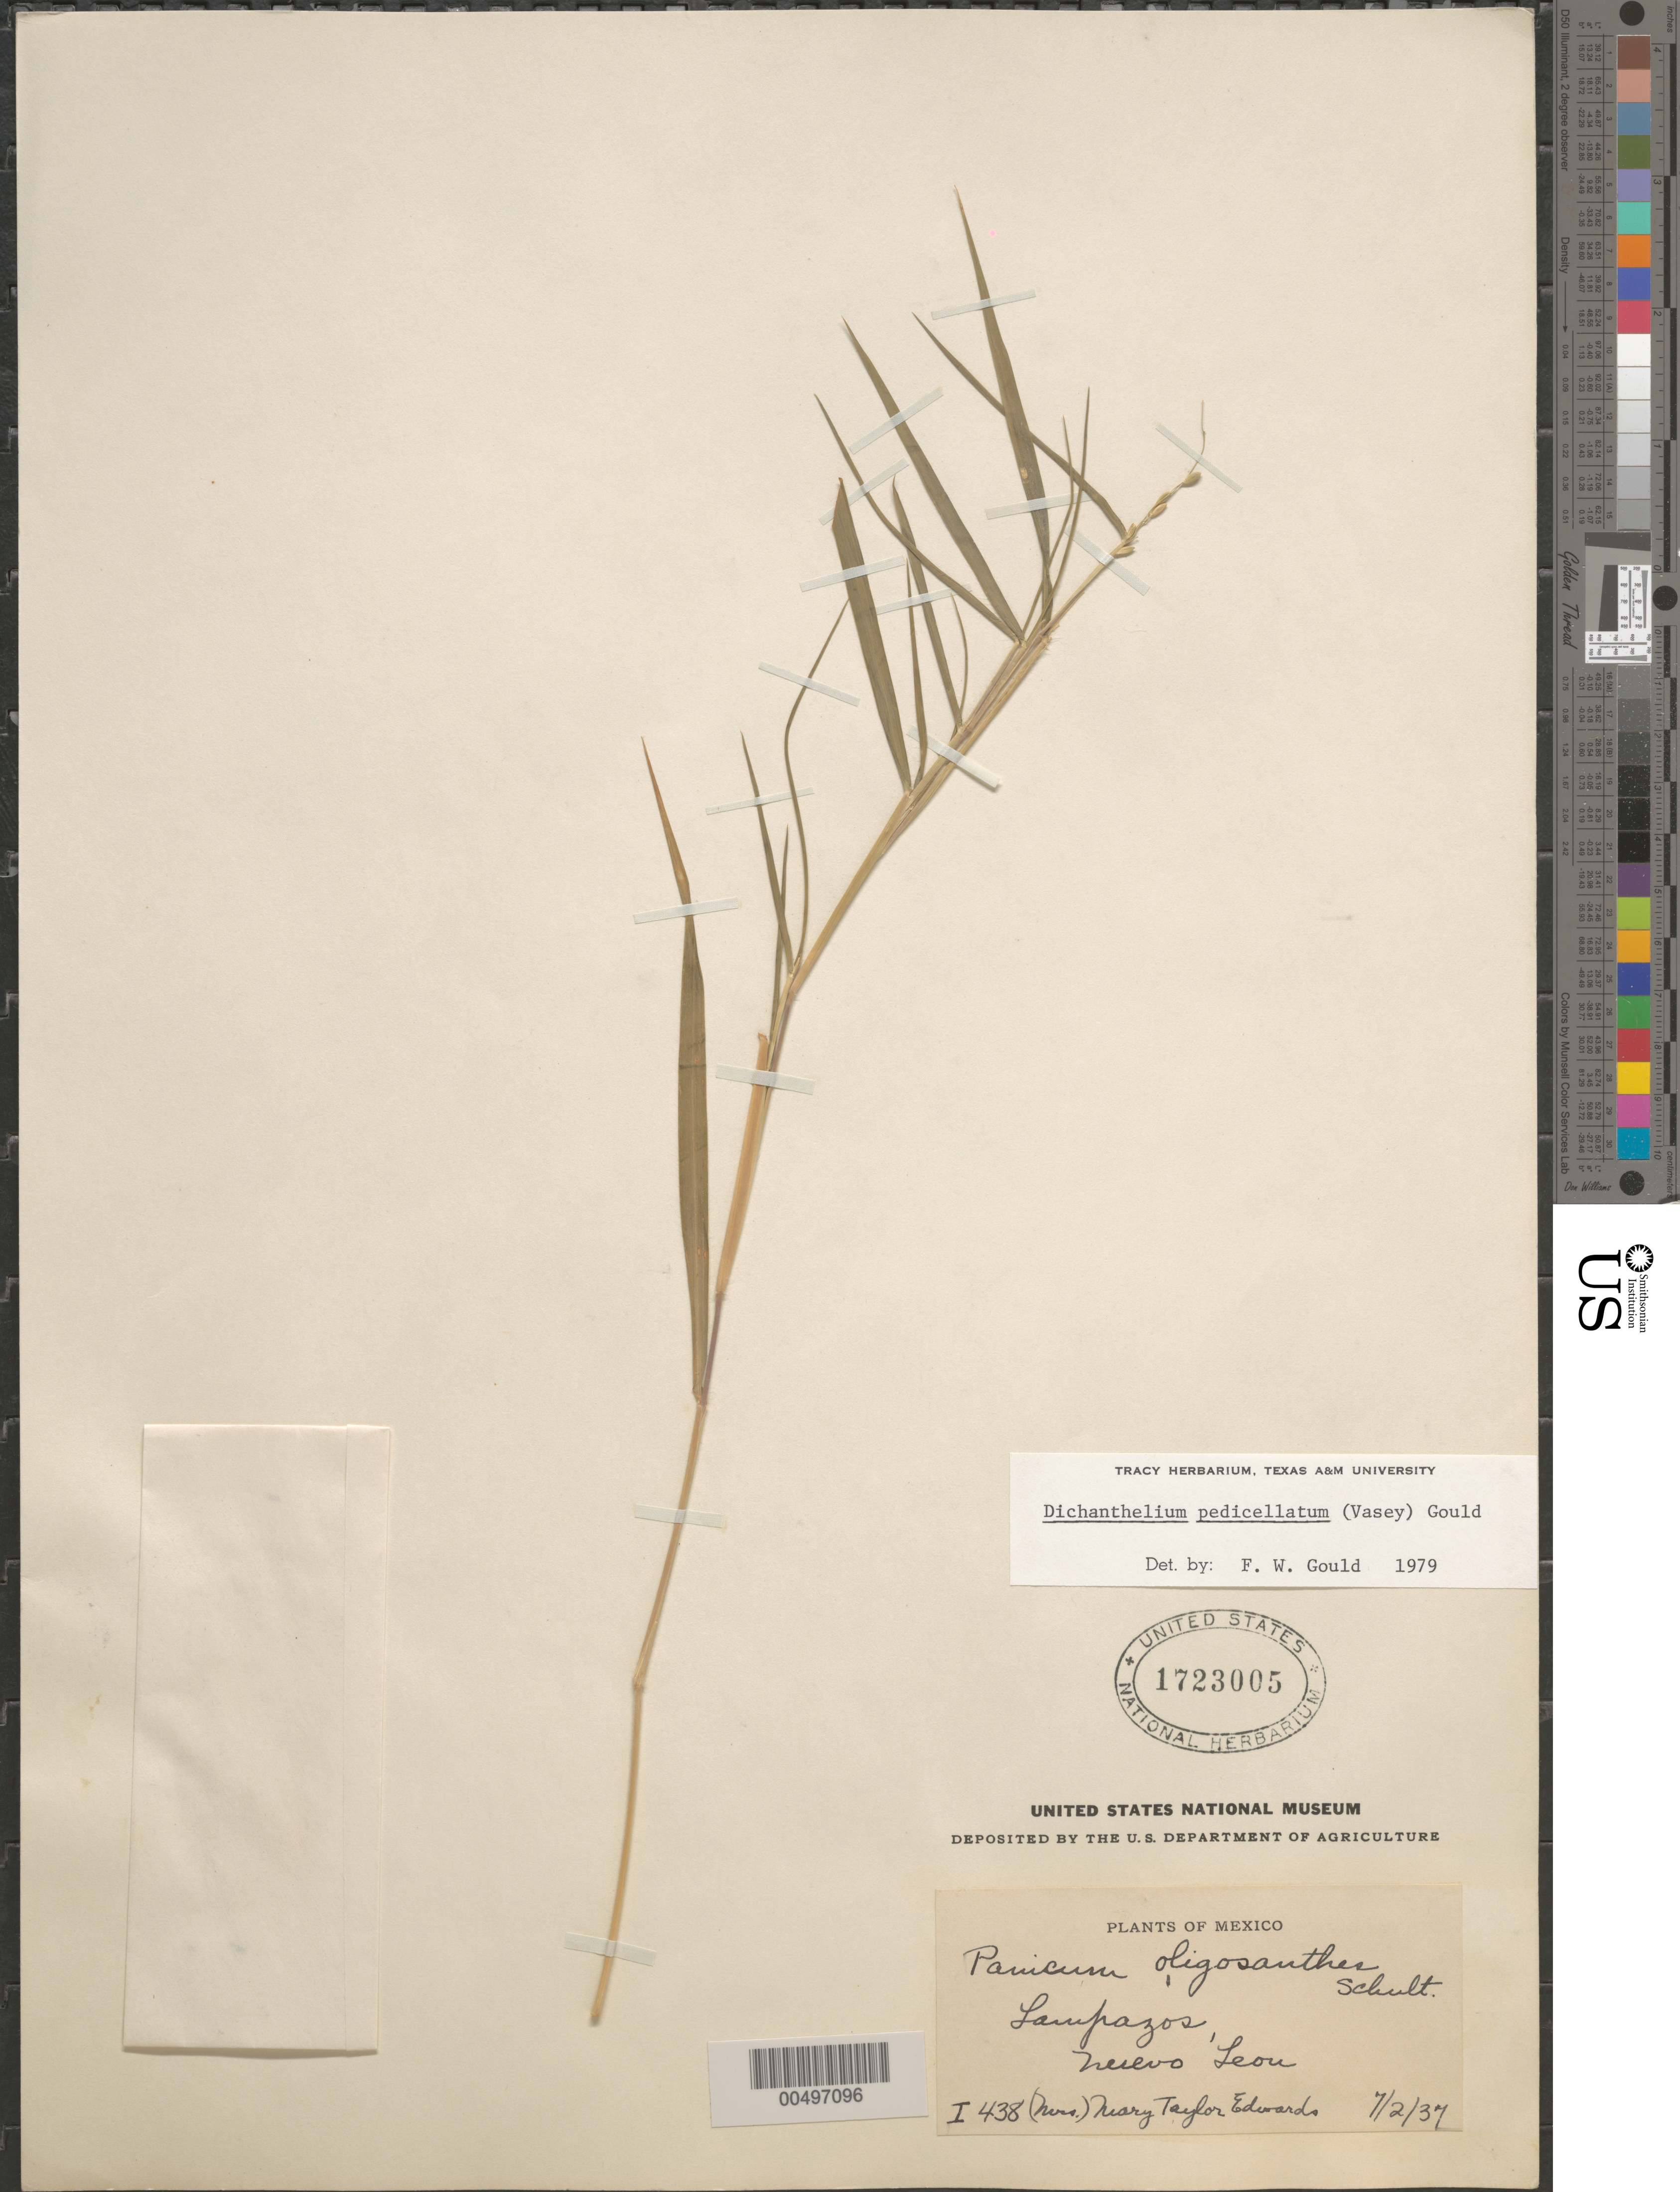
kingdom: Plantae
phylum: Tracheophyta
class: Liliopsida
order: Poales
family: Poaceae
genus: Dichanthelium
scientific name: Dichanthelium pedicellatum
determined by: Gould, F. W.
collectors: M. Edwards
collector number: I438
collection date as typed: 7 Feb 1937 or 2 Jul 1937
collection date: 1937-02-07 or 1937-07-02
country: Mexico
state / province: Nuevo León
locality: Lampazos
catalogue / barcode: US 1723005